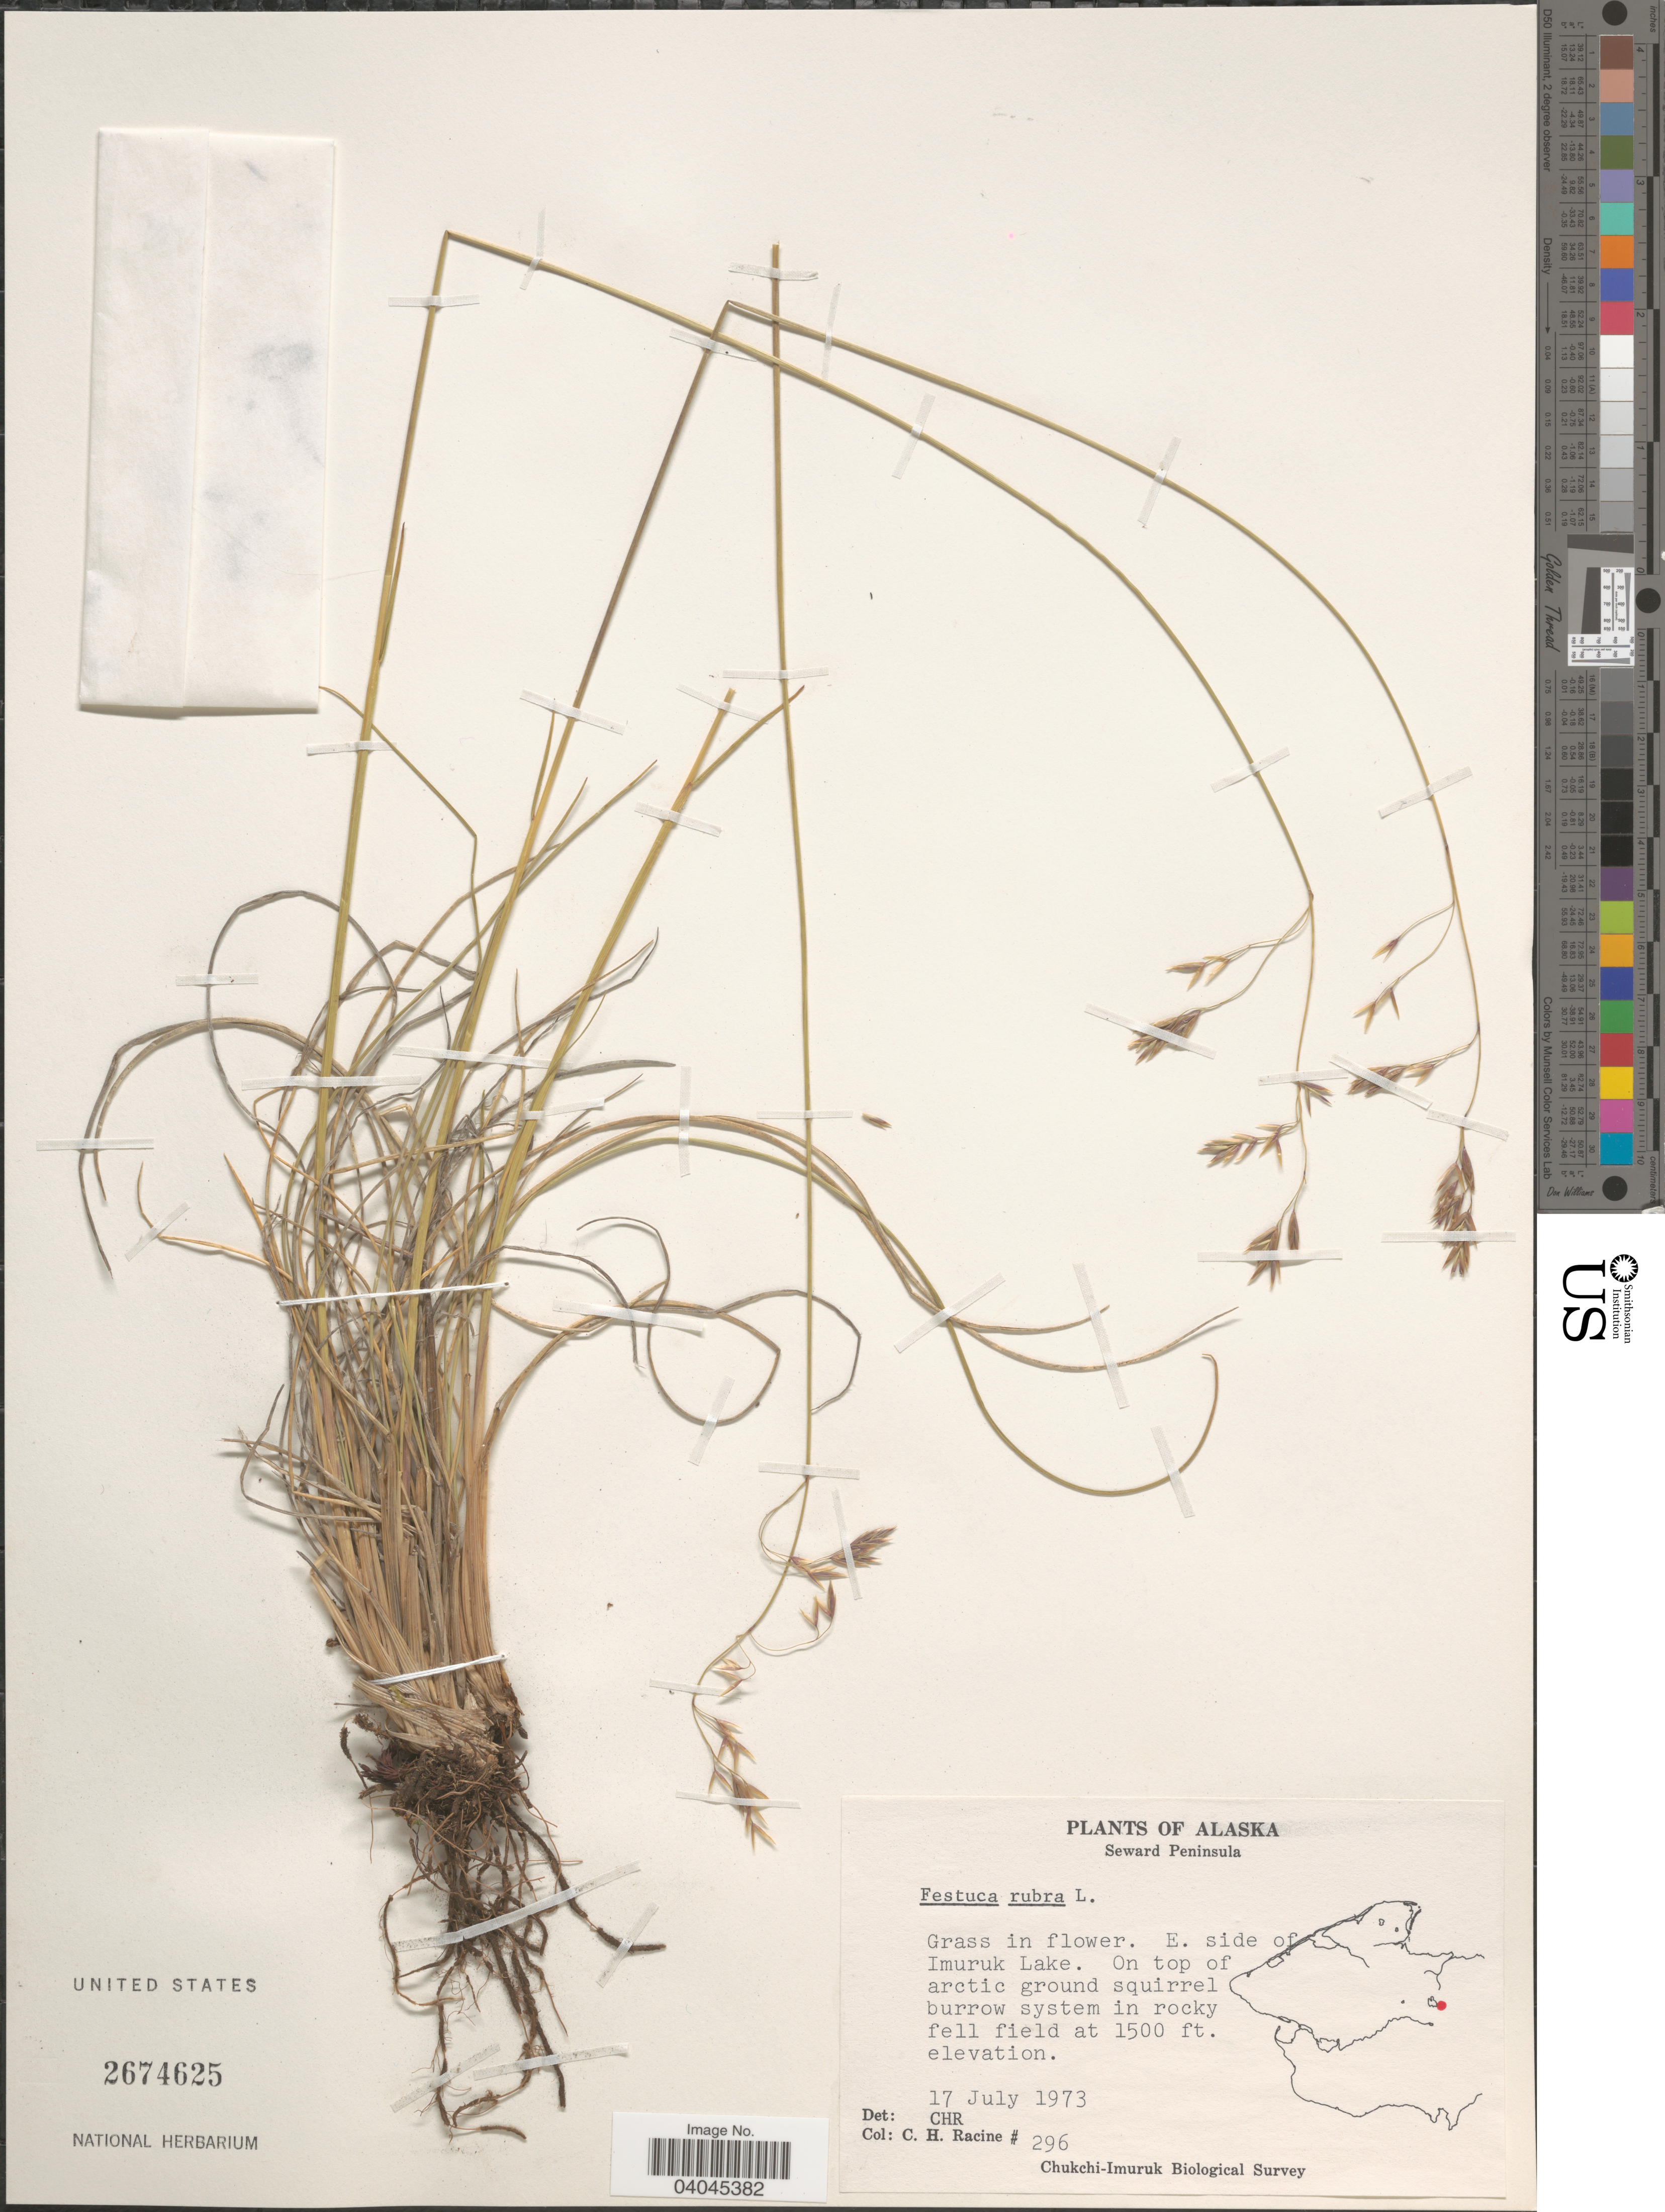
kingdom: Plantae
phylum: Tracheophyta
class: Liliopsida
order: Poales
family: Poaceae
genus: Festuca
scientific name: Festuca rubra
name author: L.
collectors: C. Racine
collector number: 296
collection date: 1973-07-17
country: United States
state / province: Alaska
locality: Seward Peninsula. E. side of Imuruk Lake. On top of arctic ground squirrel burrow system in rocky fell field.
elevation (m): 457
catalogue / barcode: US 2674625